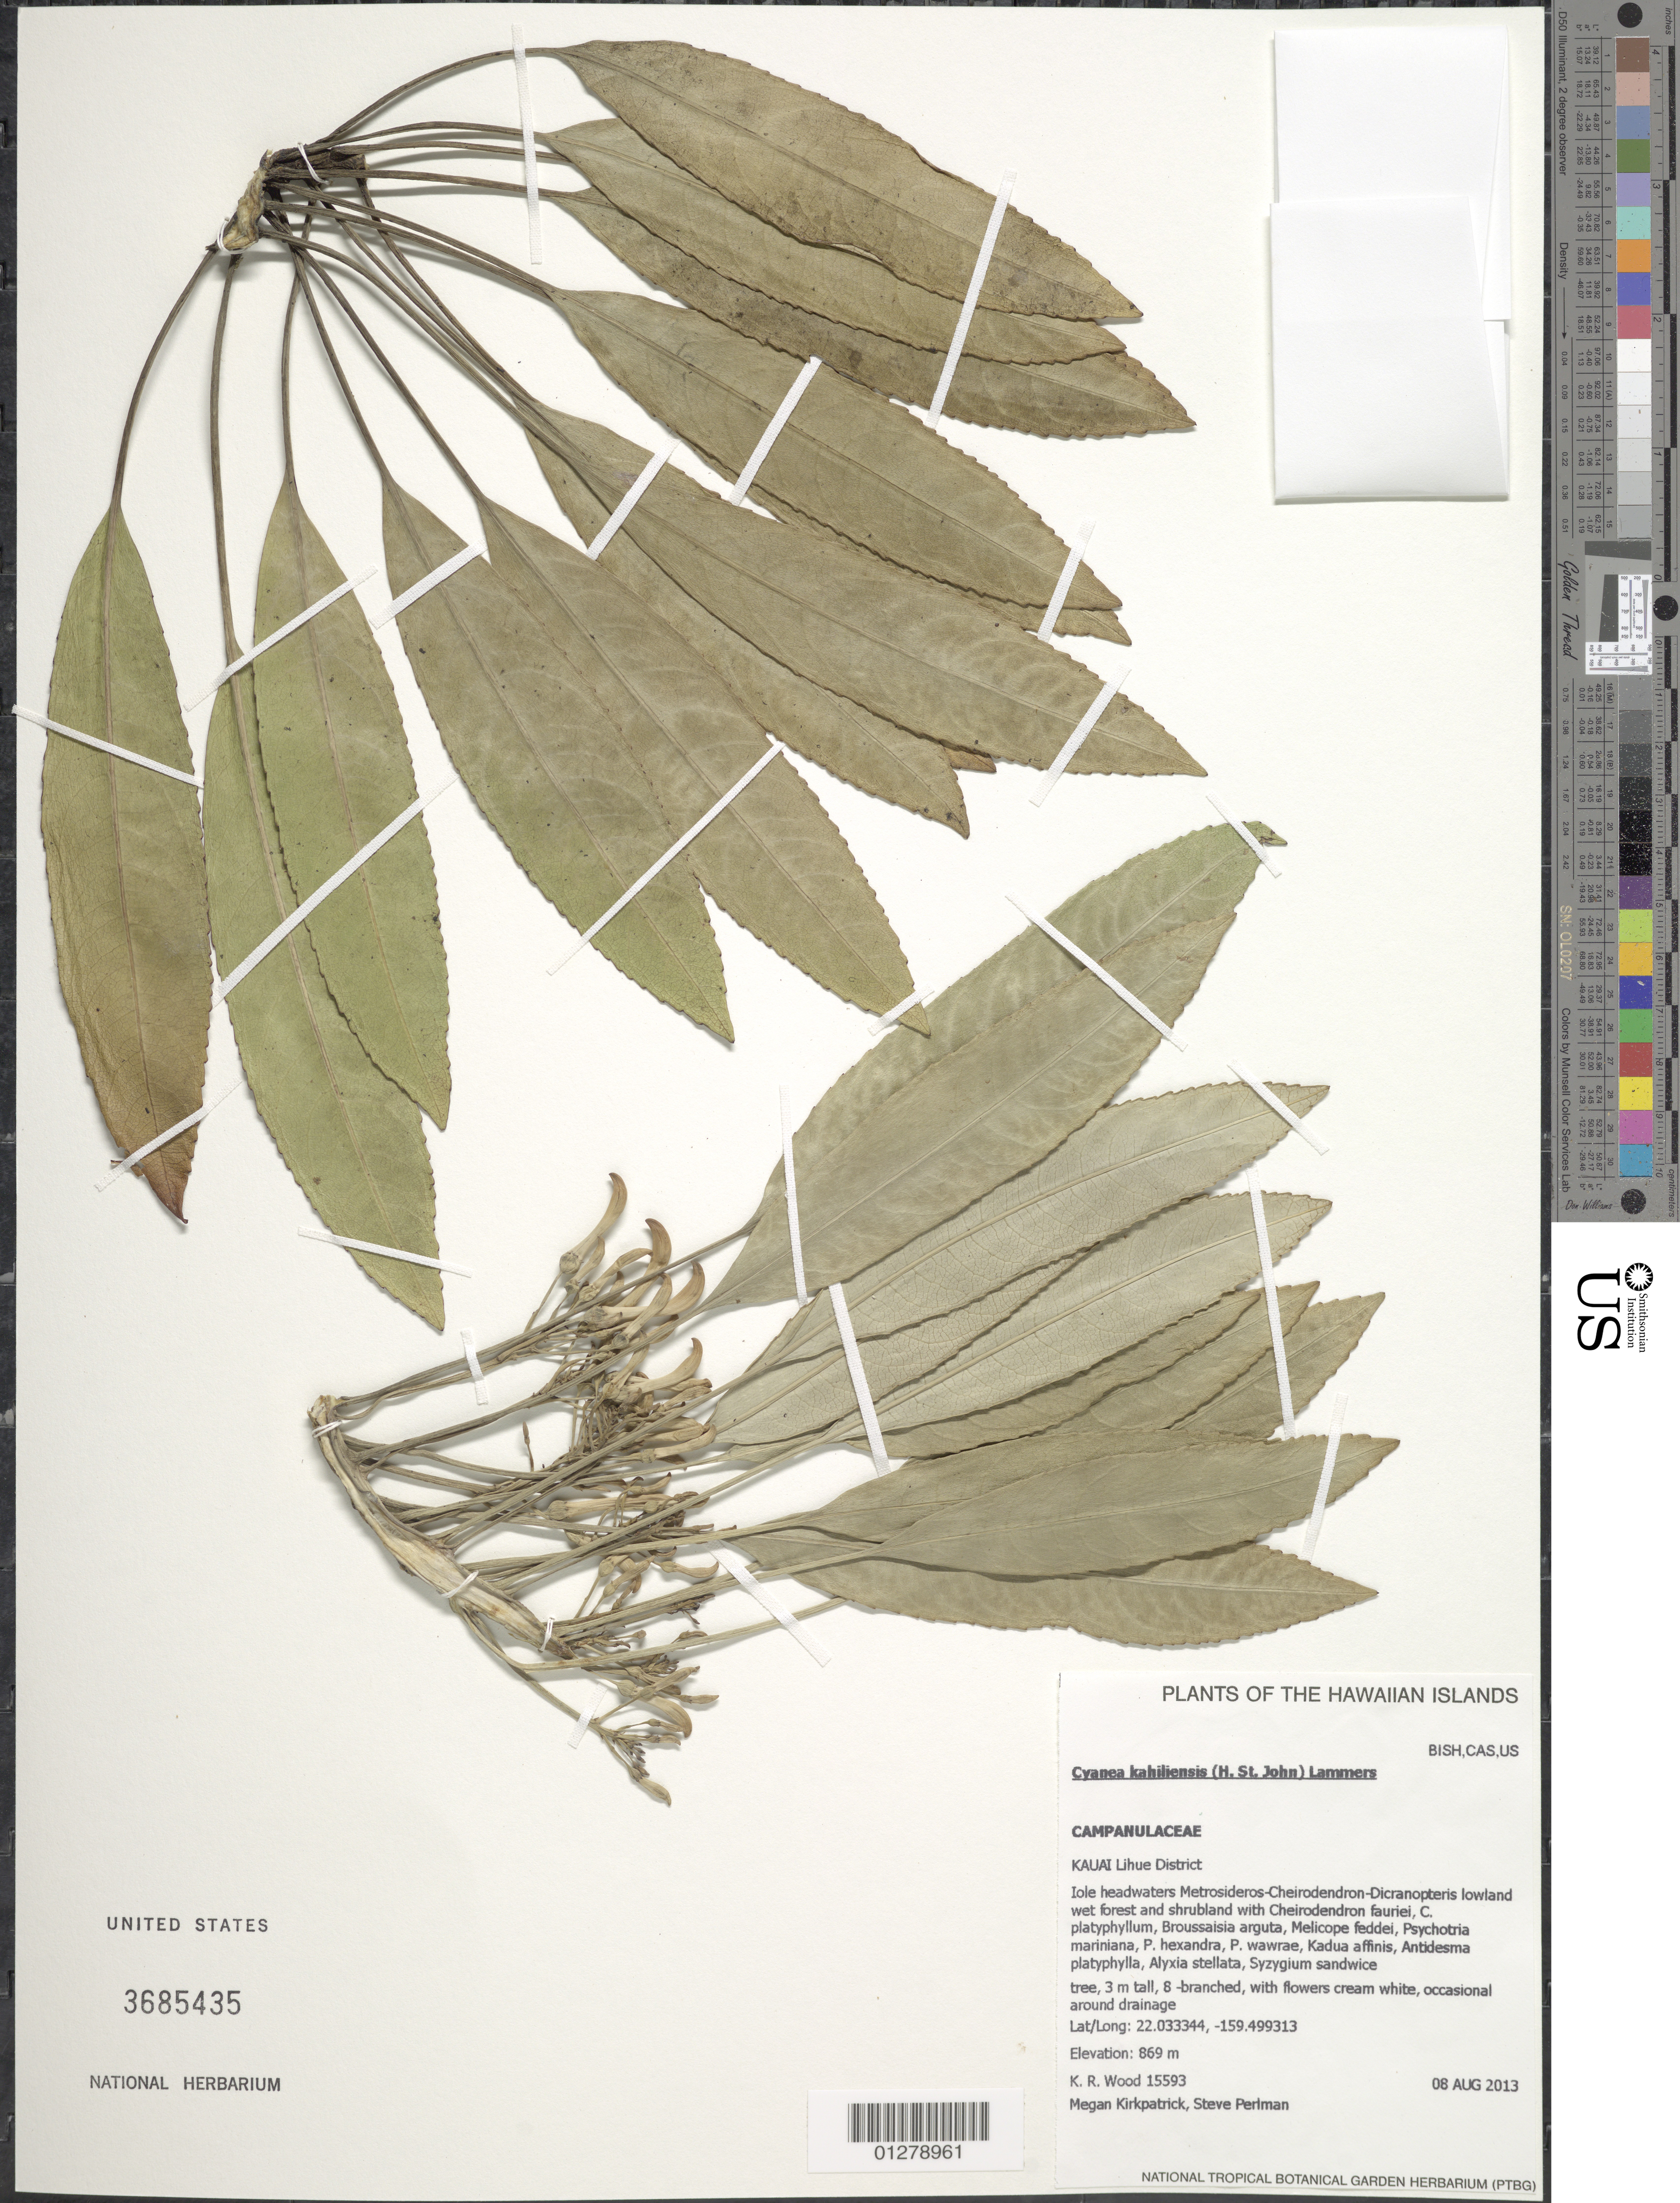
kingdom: Plantae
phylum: Tracheophyta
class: Magnoliopsida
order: Asterales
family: Campanulaceae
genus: Cyanea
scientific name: Cyanea kahiliensis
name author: (H. St. John) Lammers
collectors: K. R. Wood, M. Kirkpatrick & S. P. Perlman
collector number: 15593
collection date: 2013-08-08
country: United States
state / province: Hawaii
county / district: Kauai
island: Kaua'i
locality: Lihue District, Iole headwaters.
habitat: Lowland wet forest and shrubland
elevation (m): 869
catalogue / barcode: US 3685435